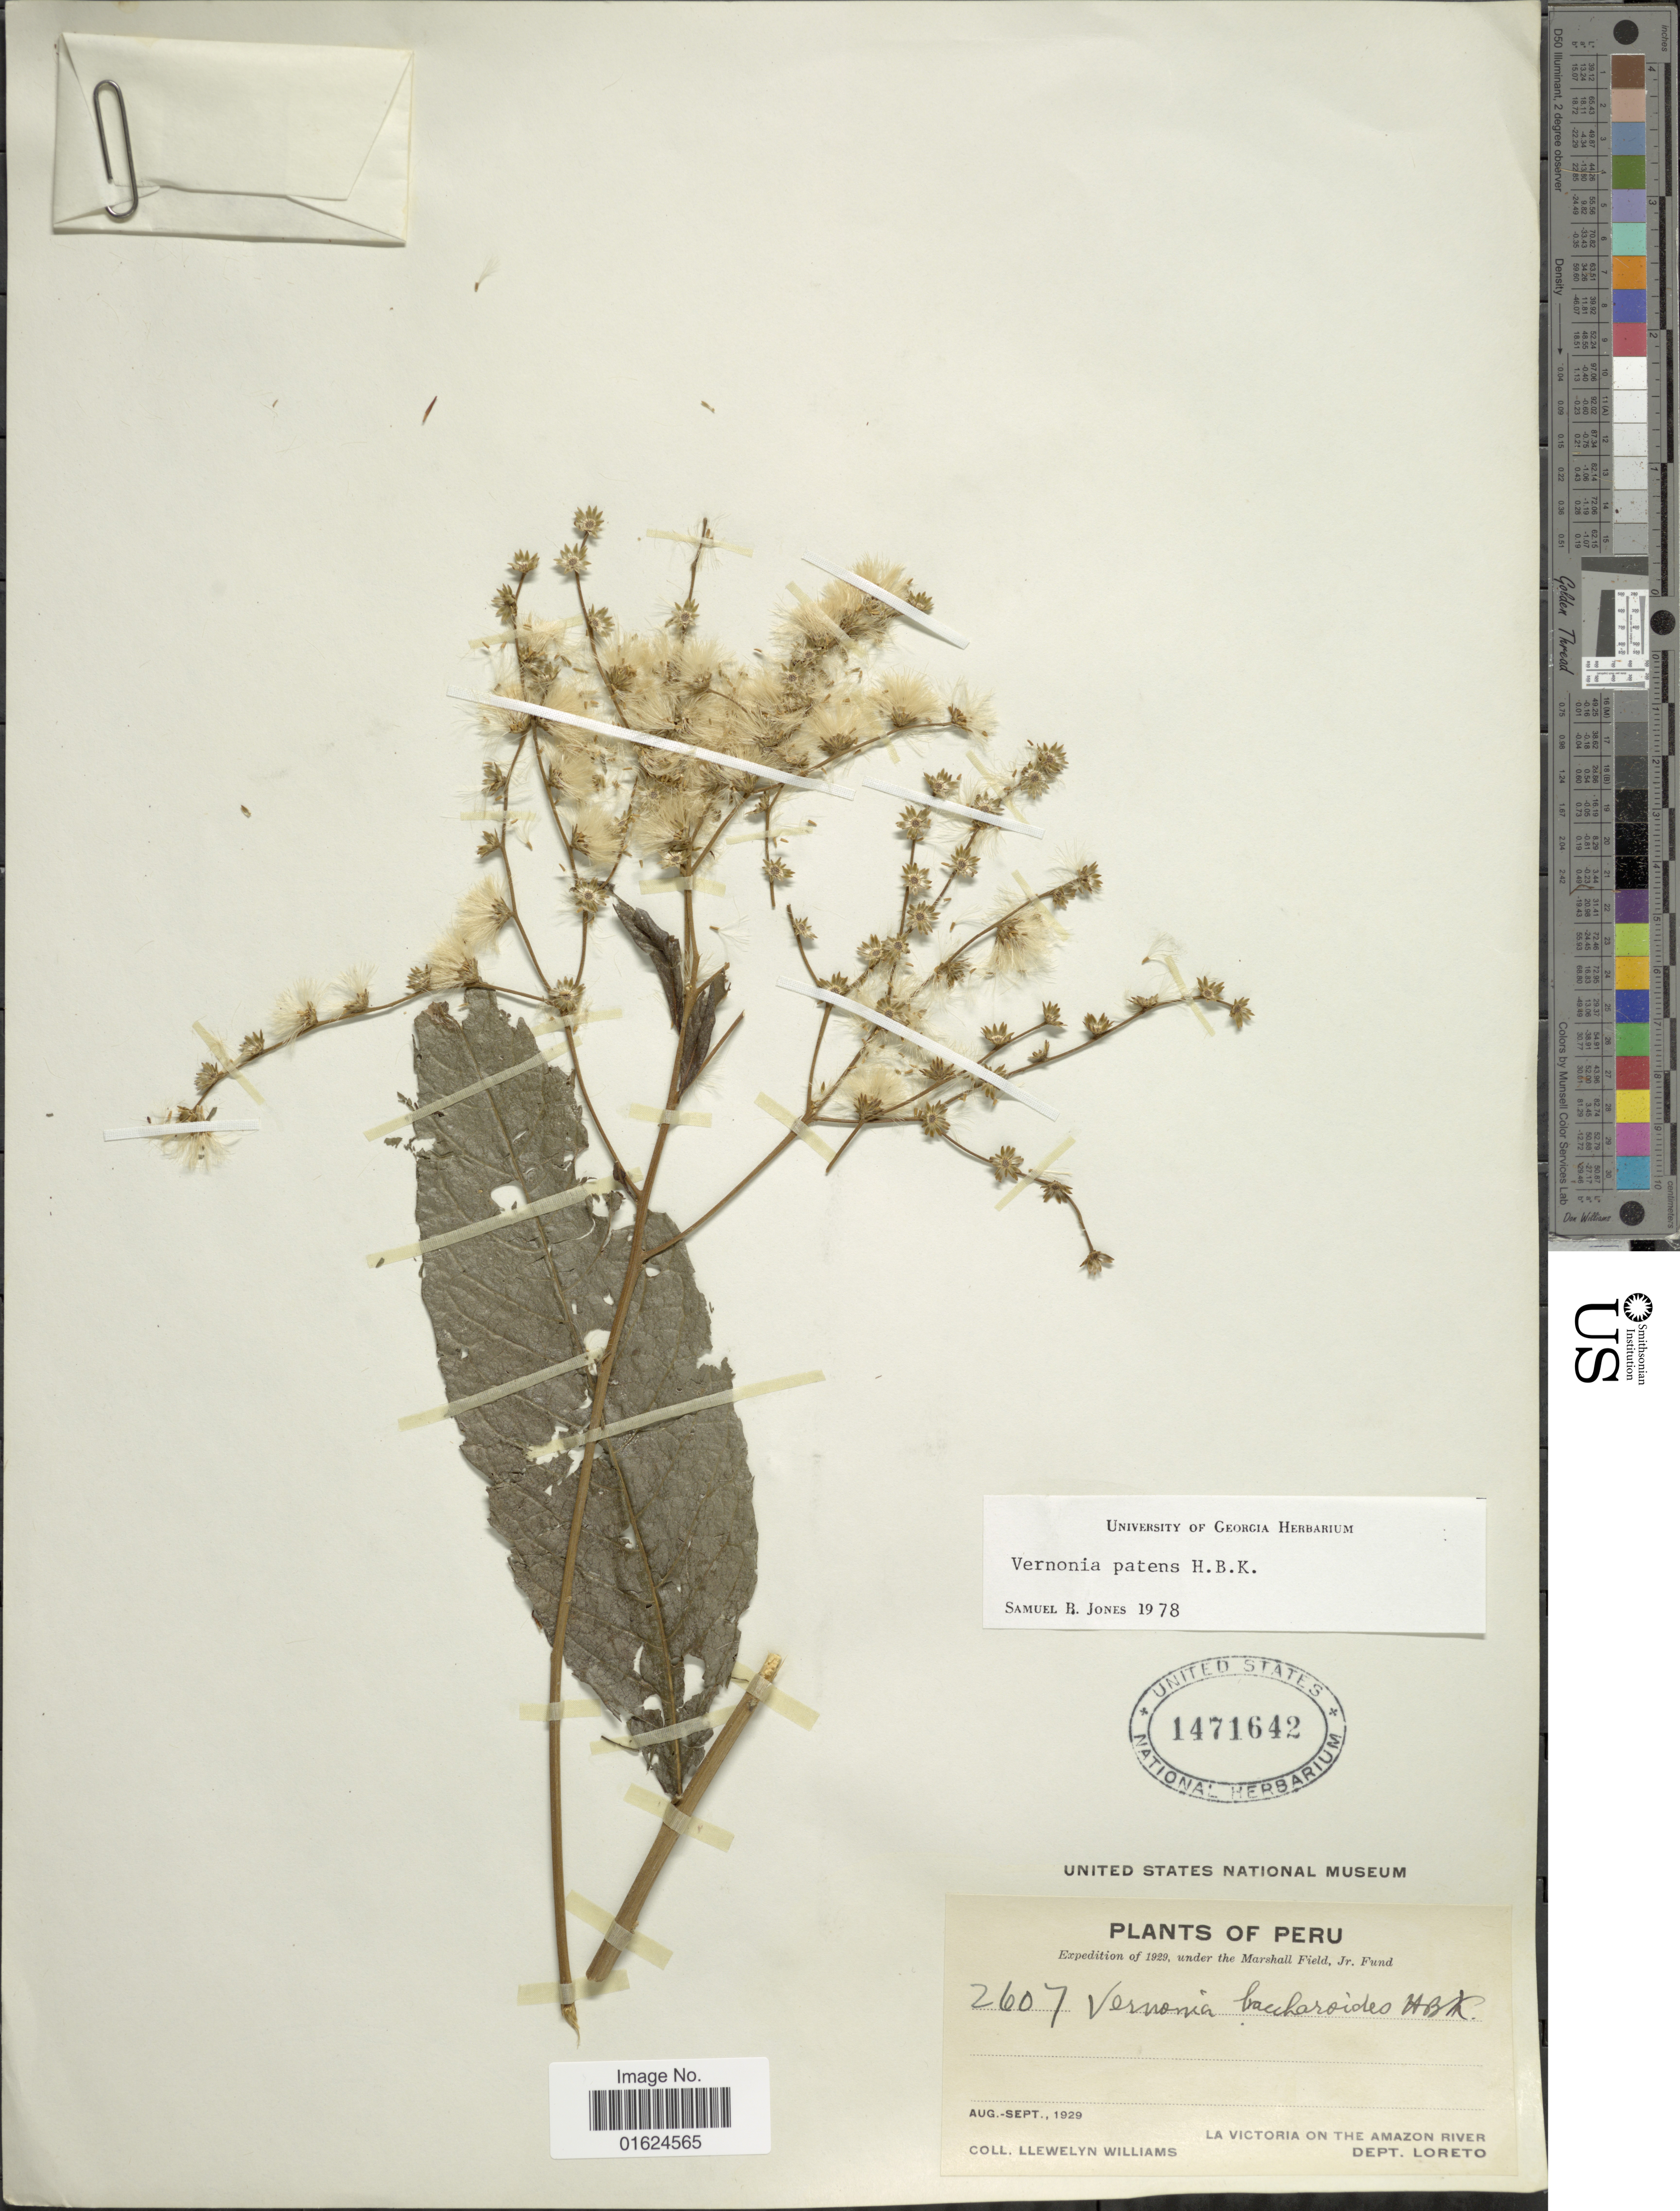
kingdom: Plantae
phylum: Tracheophyta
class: Magnoliopsida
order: Asterales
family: Asteraceae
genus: Vernonanthura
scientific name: Vernonanthura patens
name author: (Kunth) H. Rob.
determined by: Renon, Polla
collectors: Ll. Williams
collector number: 2607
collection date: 1929-08/1929-09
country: Peru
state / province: Loreto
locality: La Victoria on the Amazon River, Dept. Loreto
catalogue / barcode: US 1471642